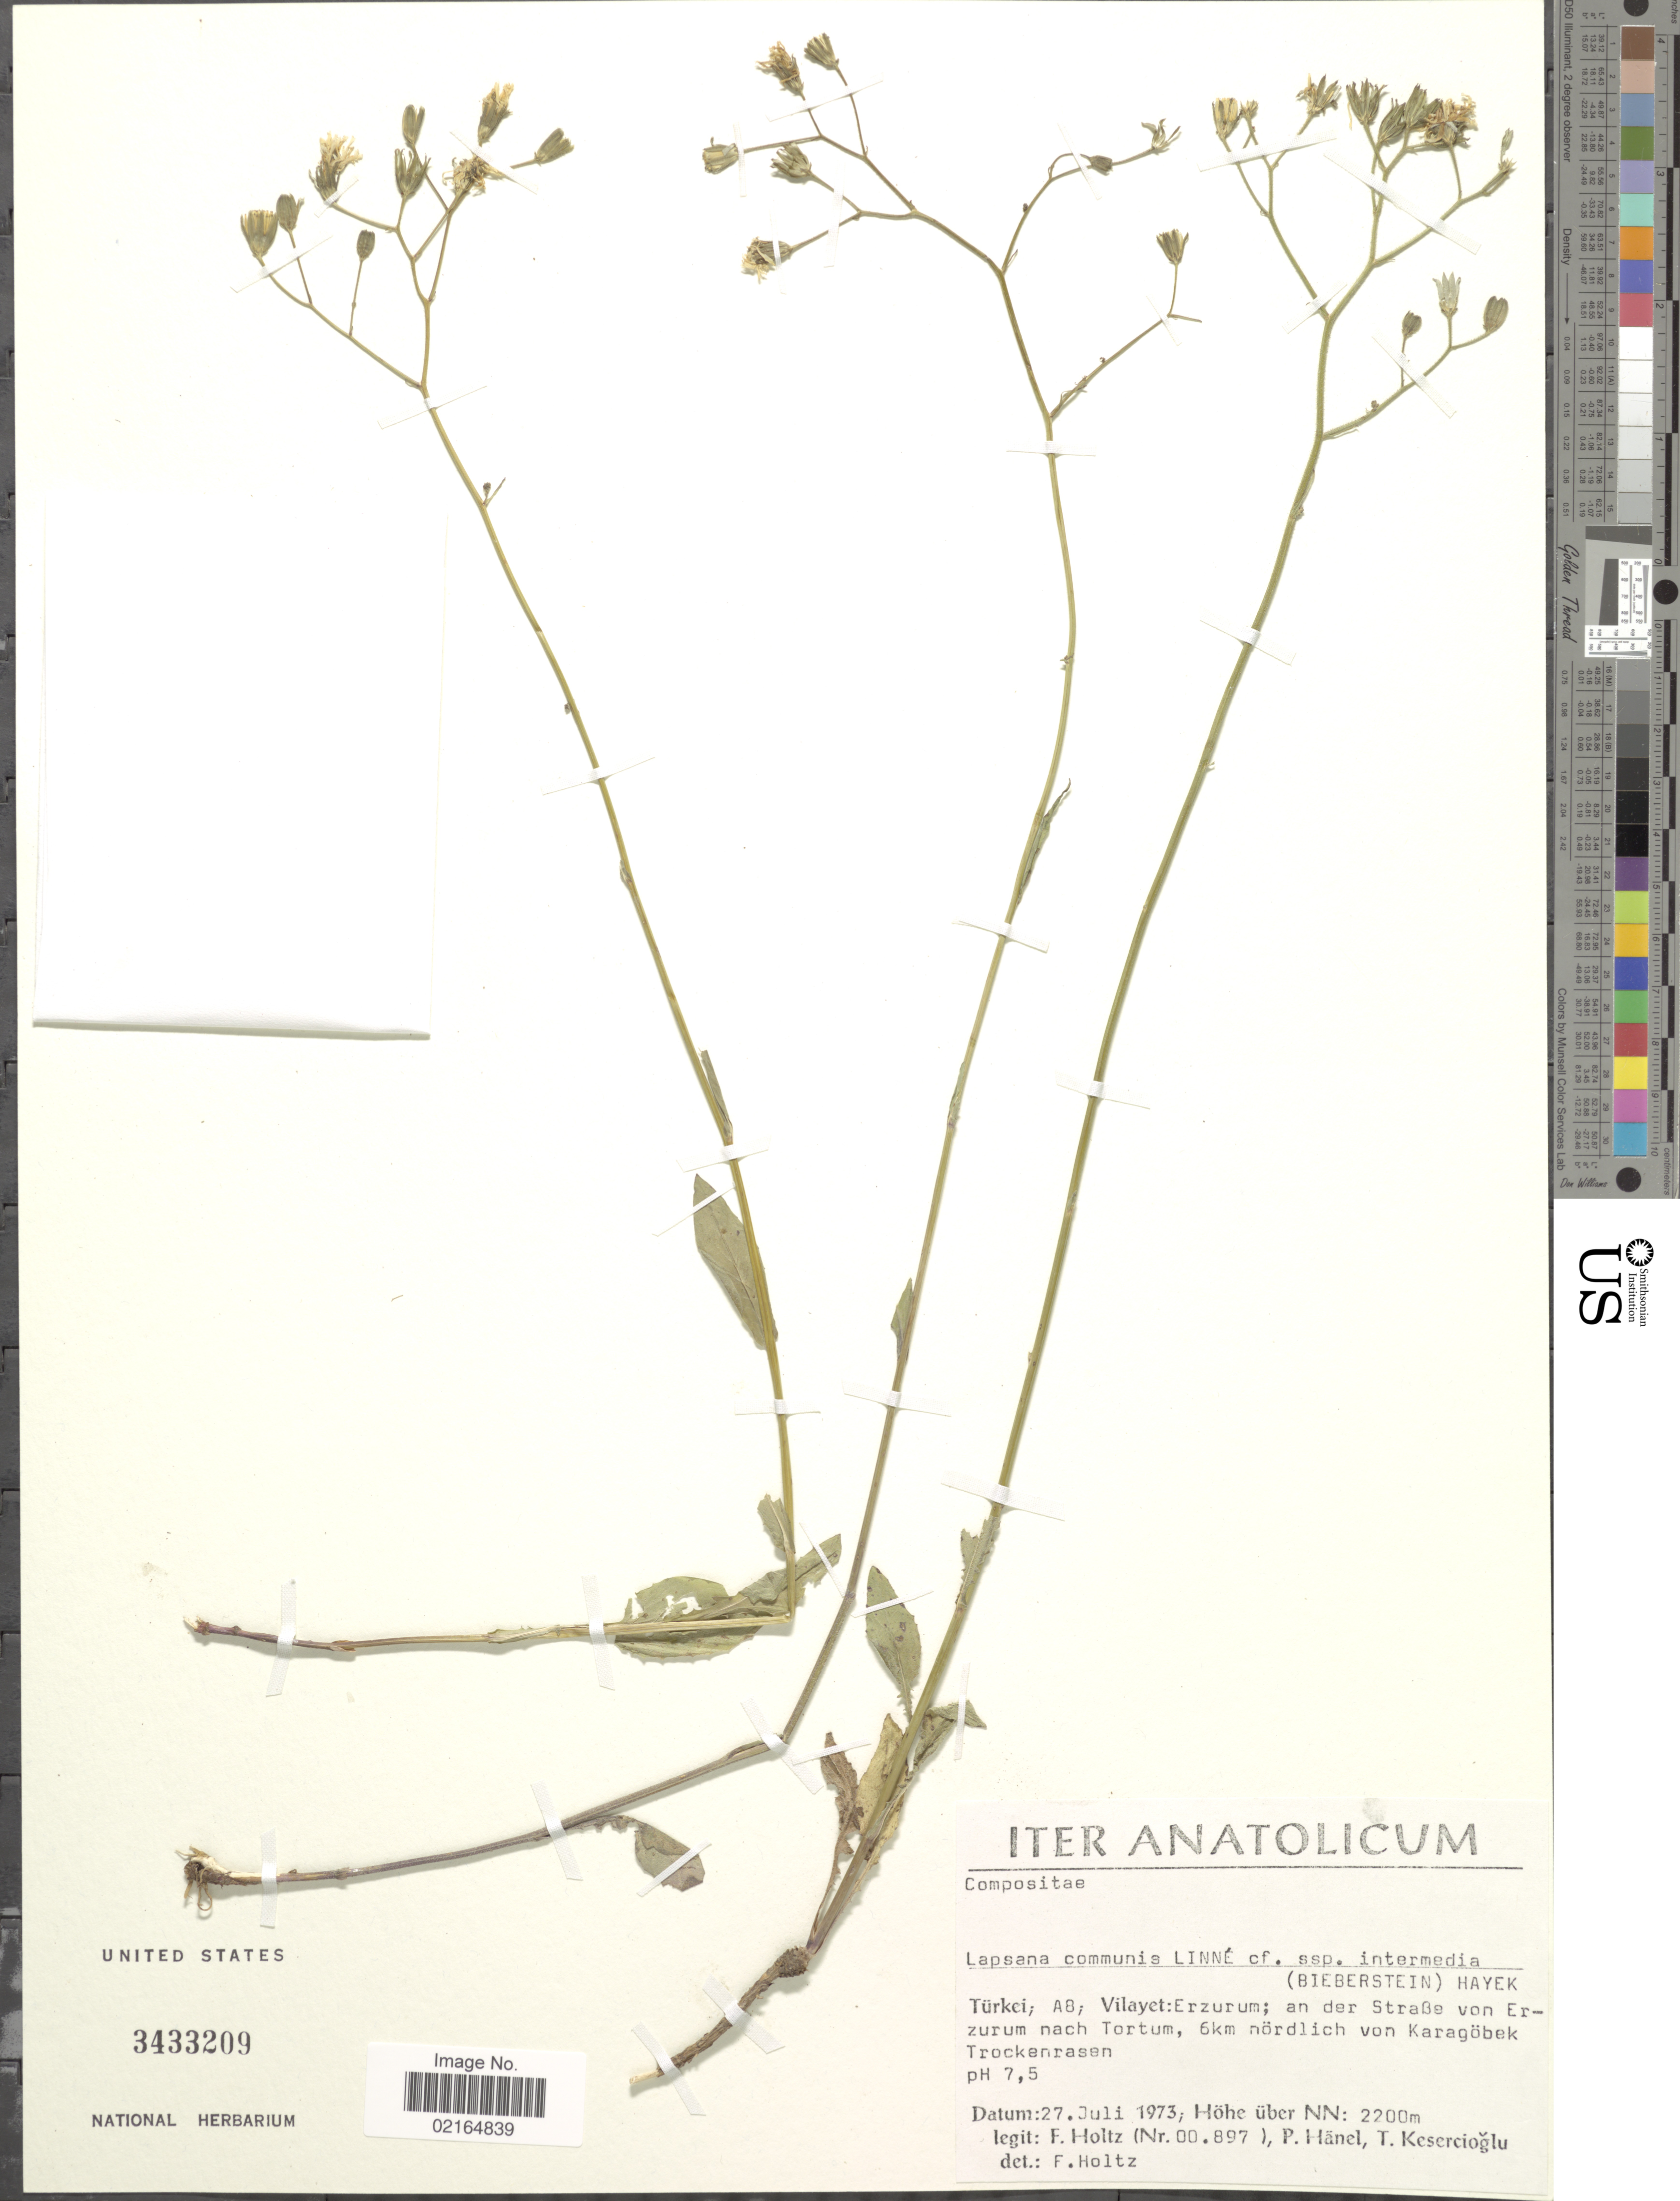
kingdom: Plantae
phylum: Tracheophyta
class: Magnoliopsida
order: Asterales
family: Asteraceae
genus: Lapsana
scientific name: Lapsana communis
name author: L.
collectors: Holtz, F., Hänel, P. & Kesercioglu, T.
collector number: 00.897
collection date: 1973-07-27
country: Turkey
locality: Iter Anatolicum, Turkei; A8; Vilayet: Erzurum; an der Strabe von Erzurum nach Tortum, 6 km Nordlich von Karagobek Trockenrassen. [interpreted]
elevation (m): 2200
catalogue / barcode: US 3433209